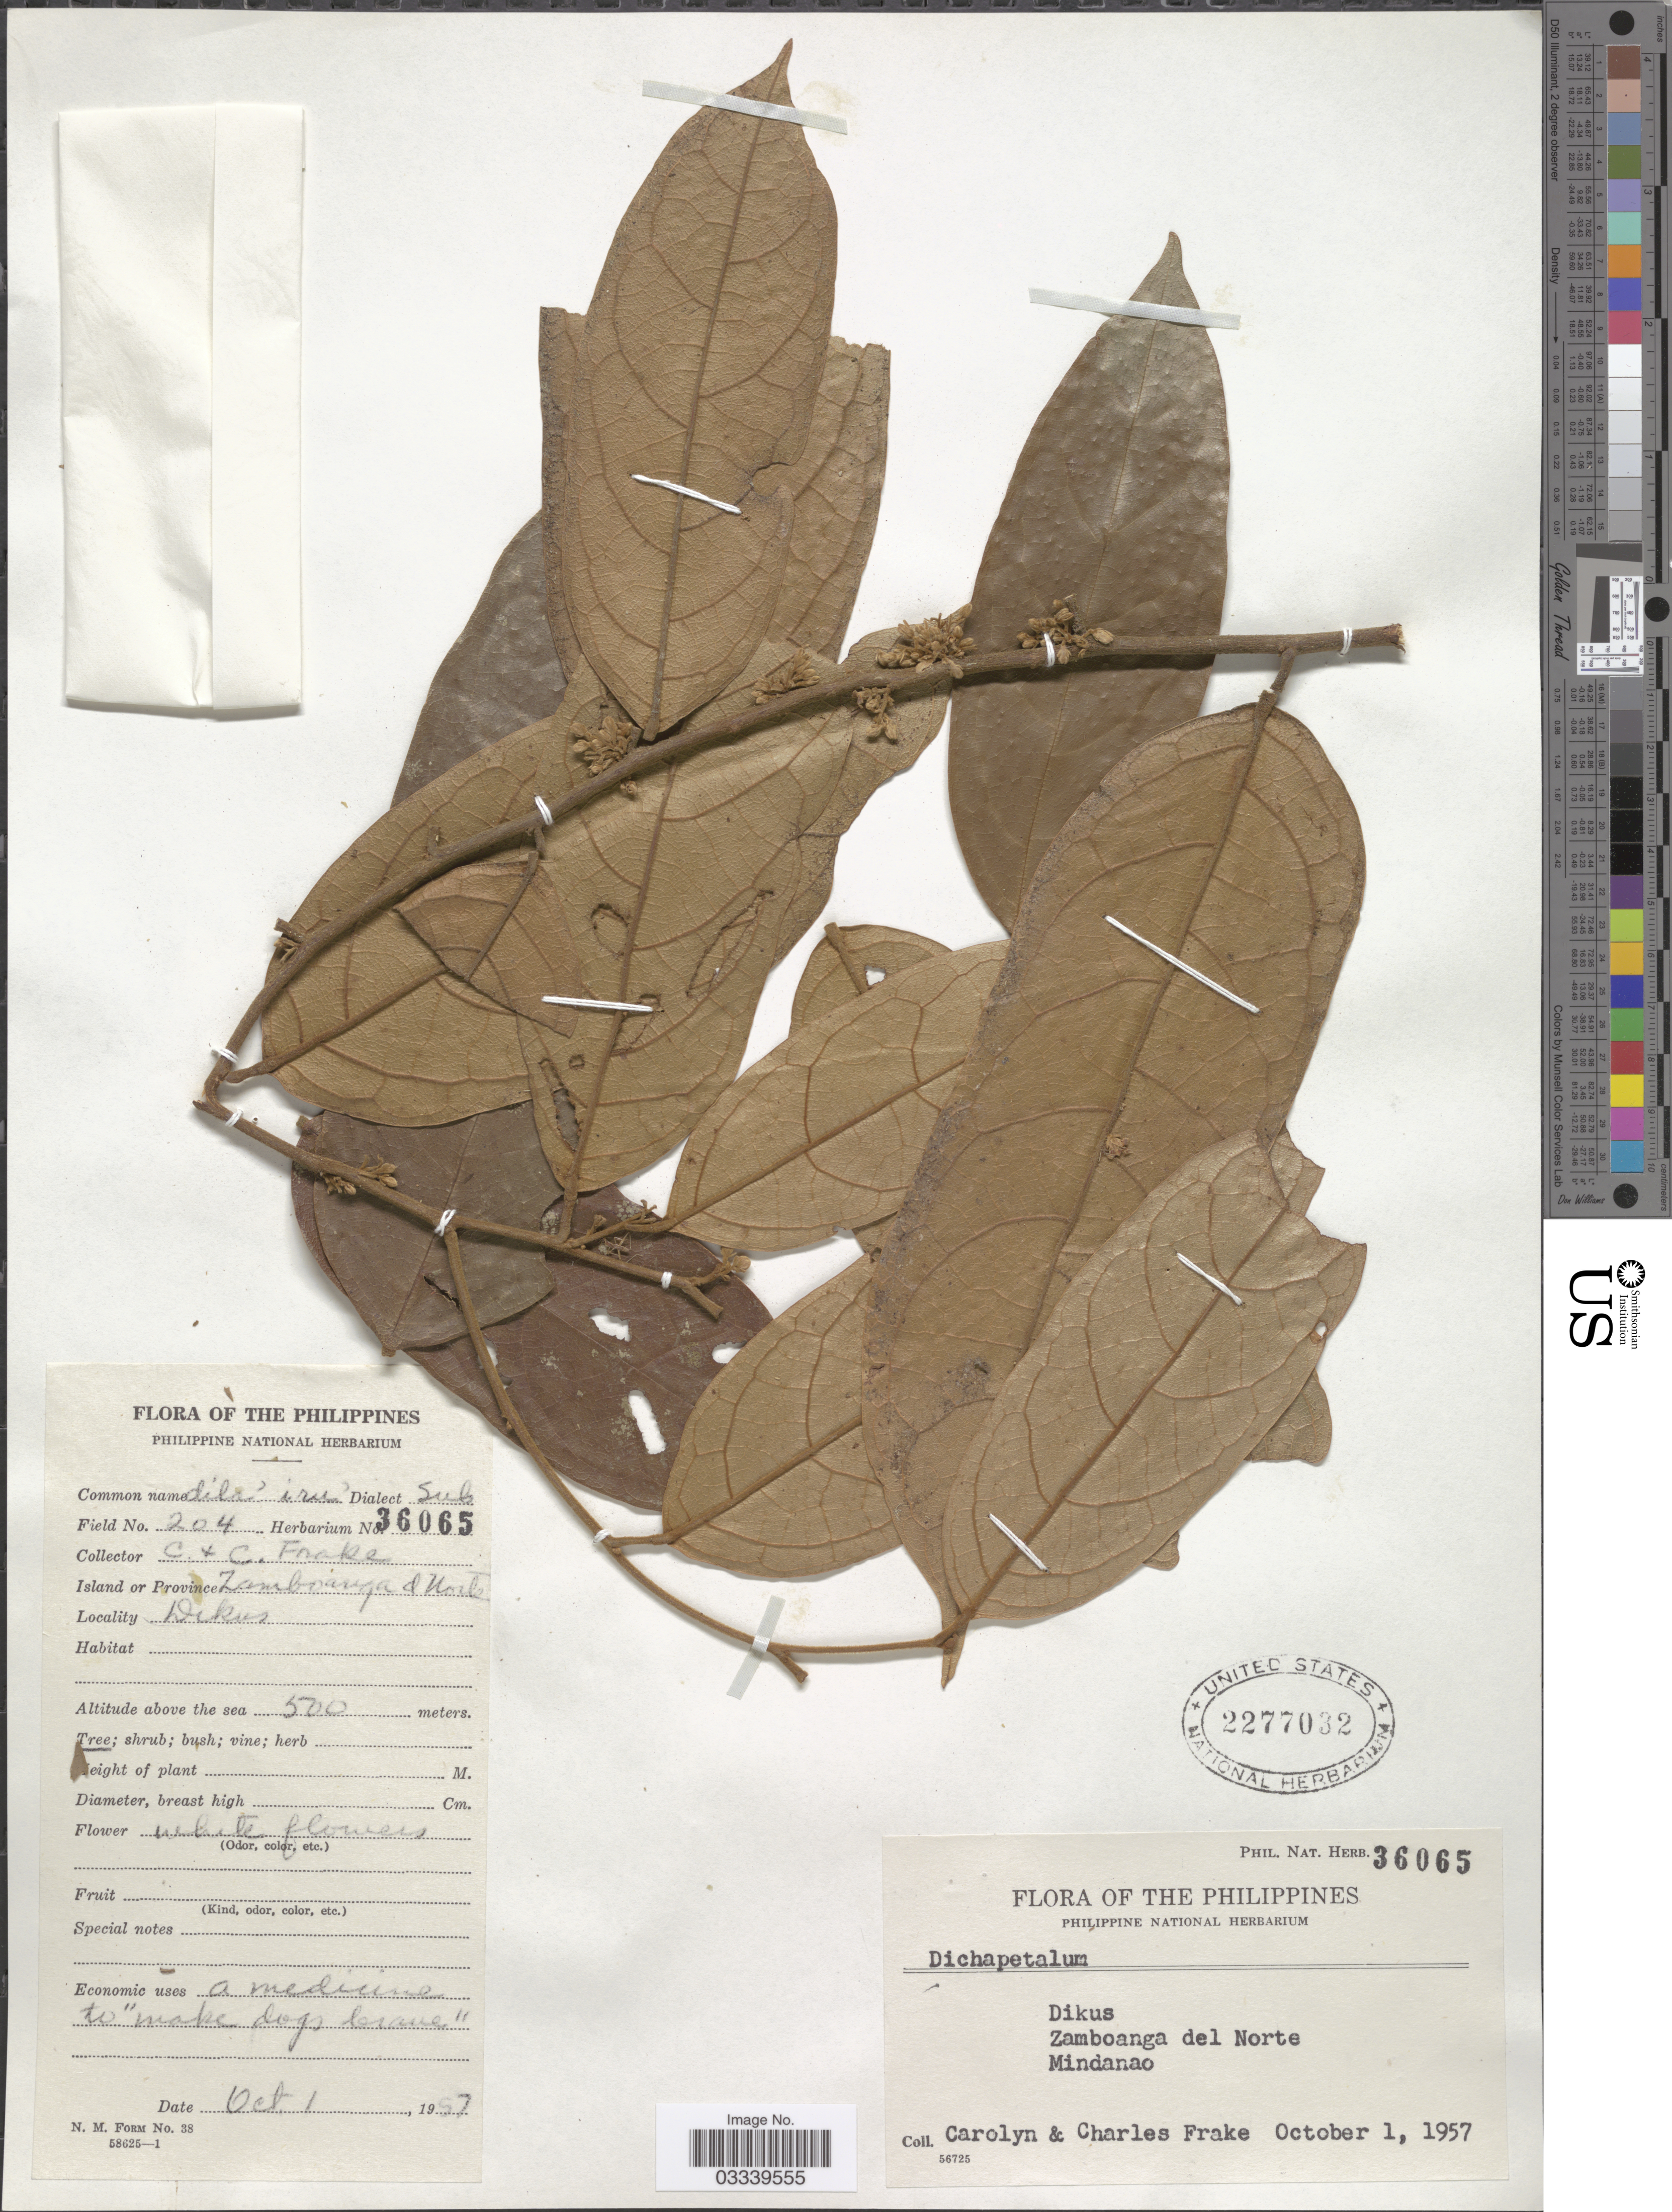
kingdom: Plantae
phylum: Tracheophyta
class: Magnoliopsida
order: Malpighiales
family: Dichapetalaceae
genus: Dichapetalum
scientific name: Dichapetalum sp.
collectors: C. M. Frake & C. O. Frake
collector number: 204/ Phil. Nat. Herb. 36065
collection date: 1957-10-01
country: Philippines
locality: Island or Province Zamboanga del Norte. Dikus. Mindanao.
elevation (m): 500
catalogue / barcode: US 2277032